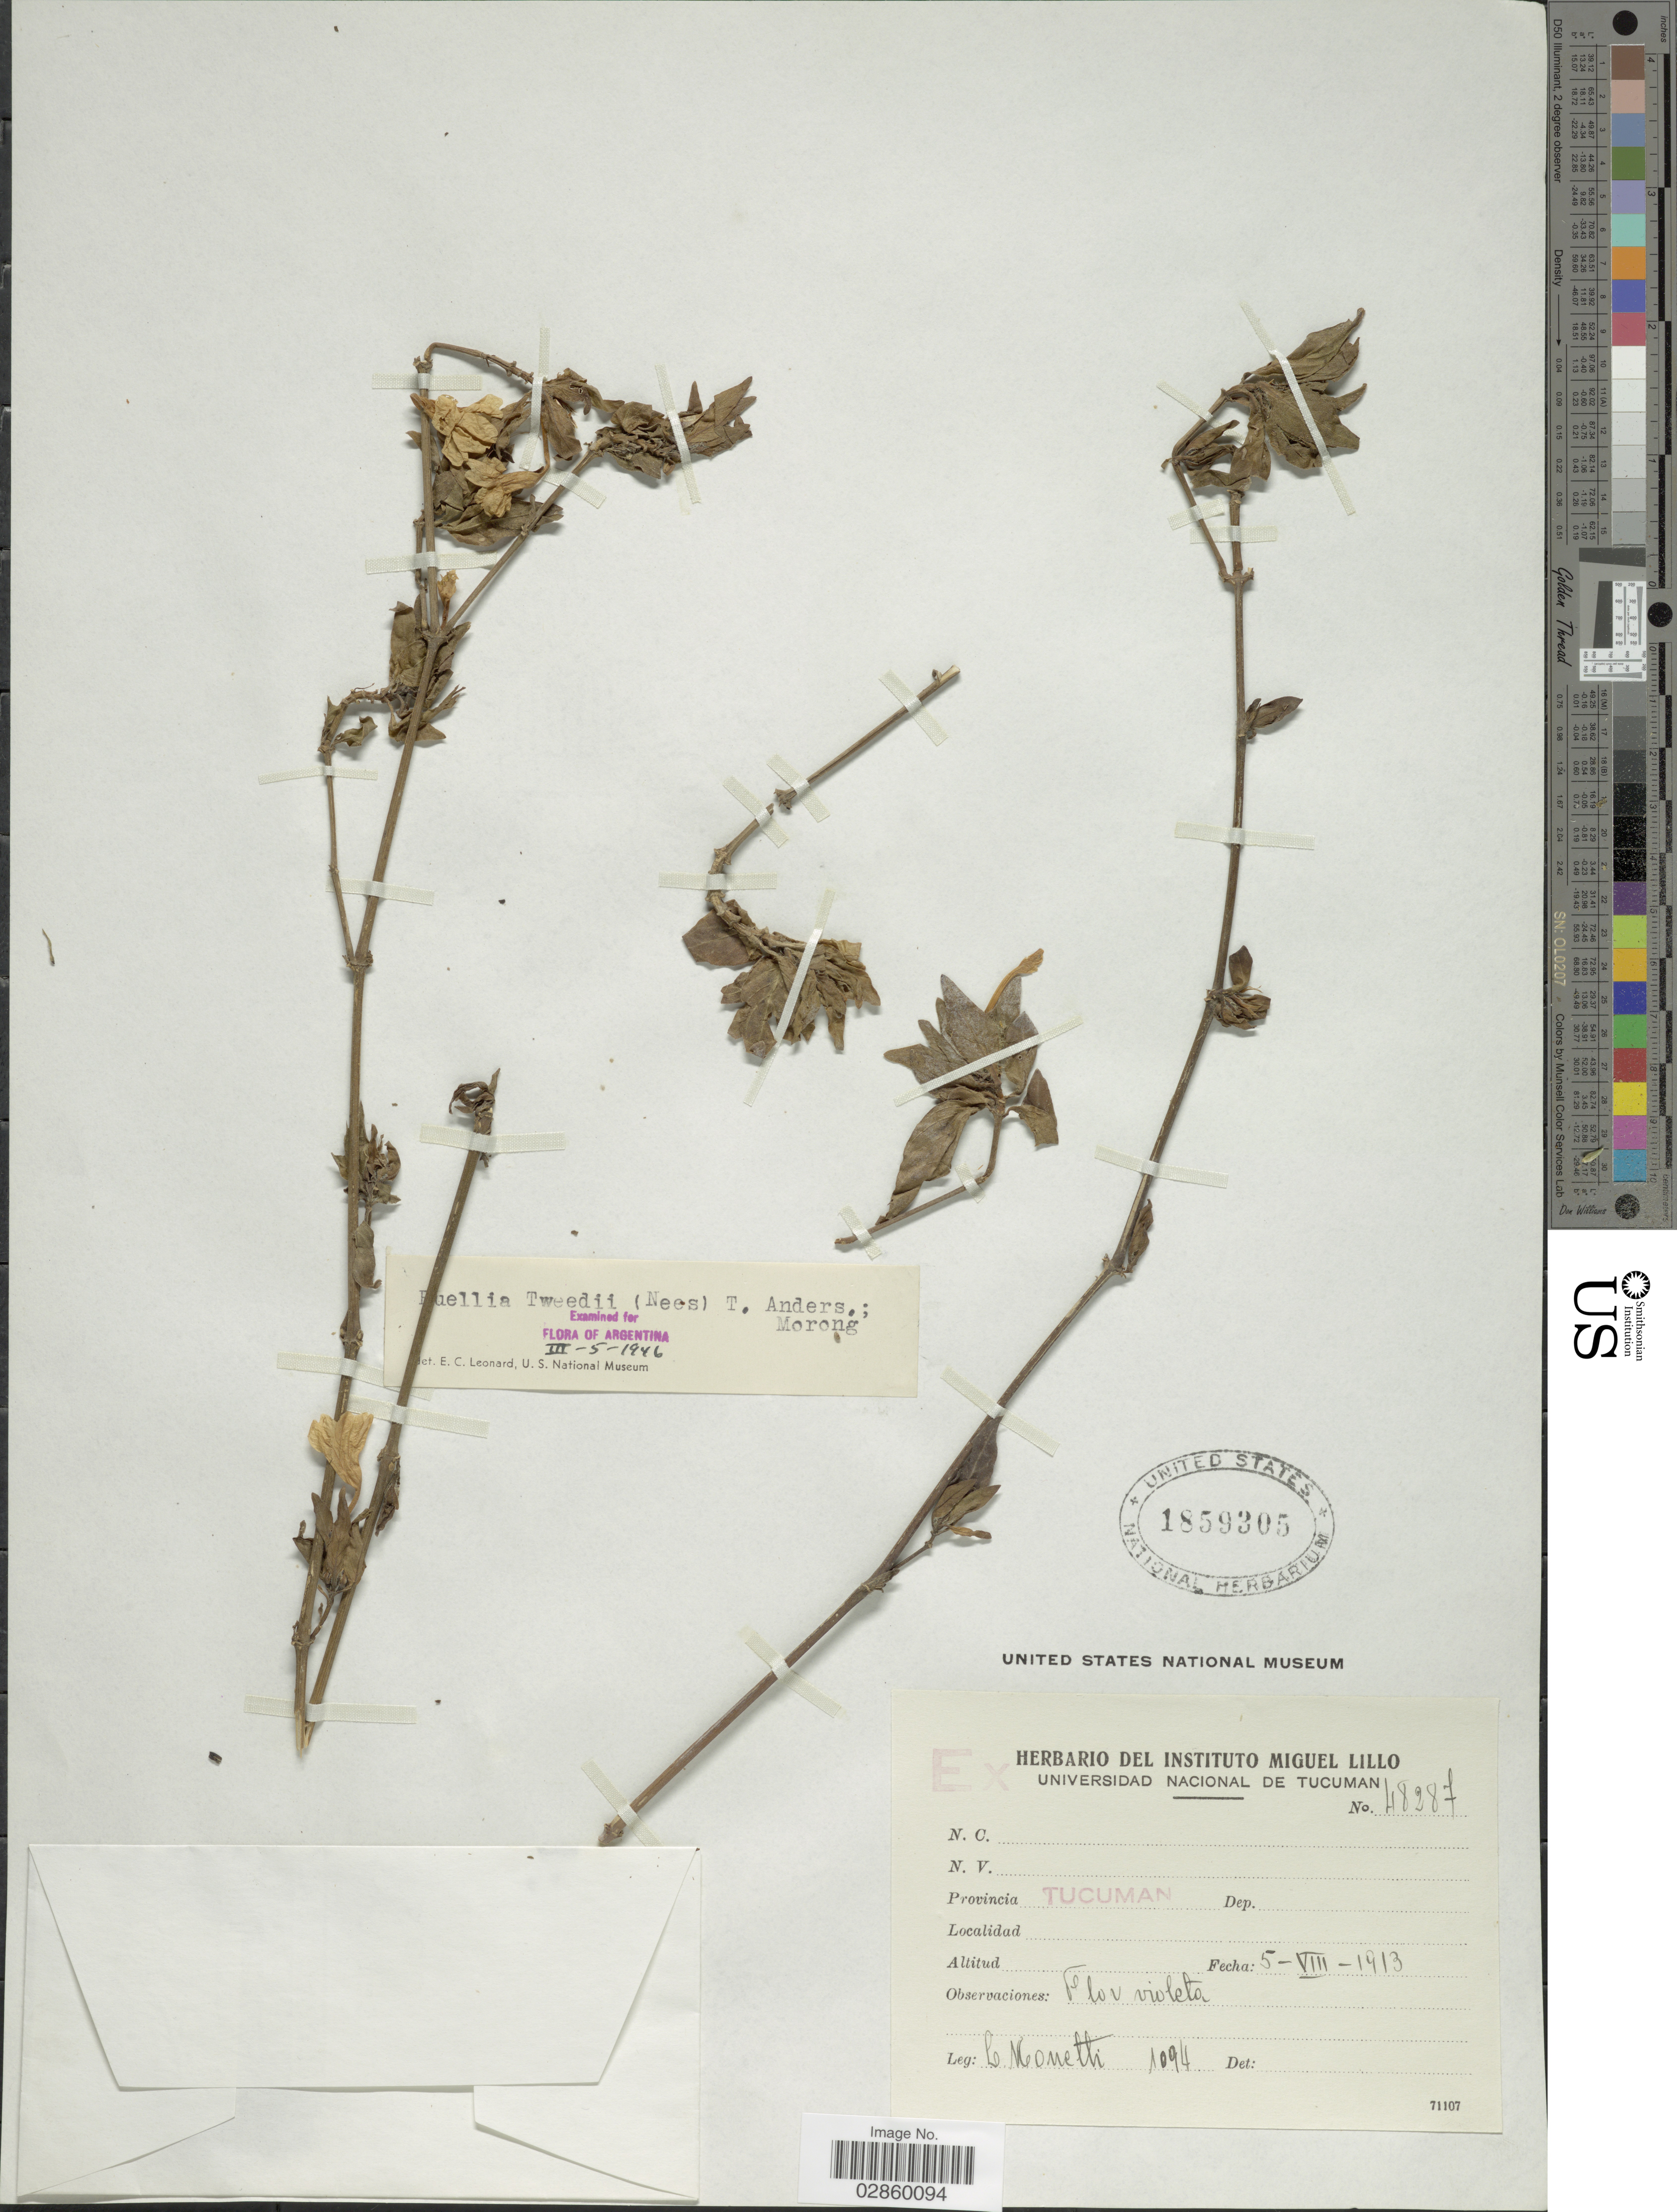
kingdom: Plantae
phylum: Tracheophyta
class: Magnoliopsida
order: Lamiales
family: Acanthaceae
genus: Ruellia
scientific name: Ruellia erythropus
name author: (Nees) Lindau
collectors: L. Monetti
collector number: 1094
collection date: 1913-08-05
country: Argentina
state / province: Tucuman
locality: Provincia Tucuman.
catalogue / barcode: US 1859305